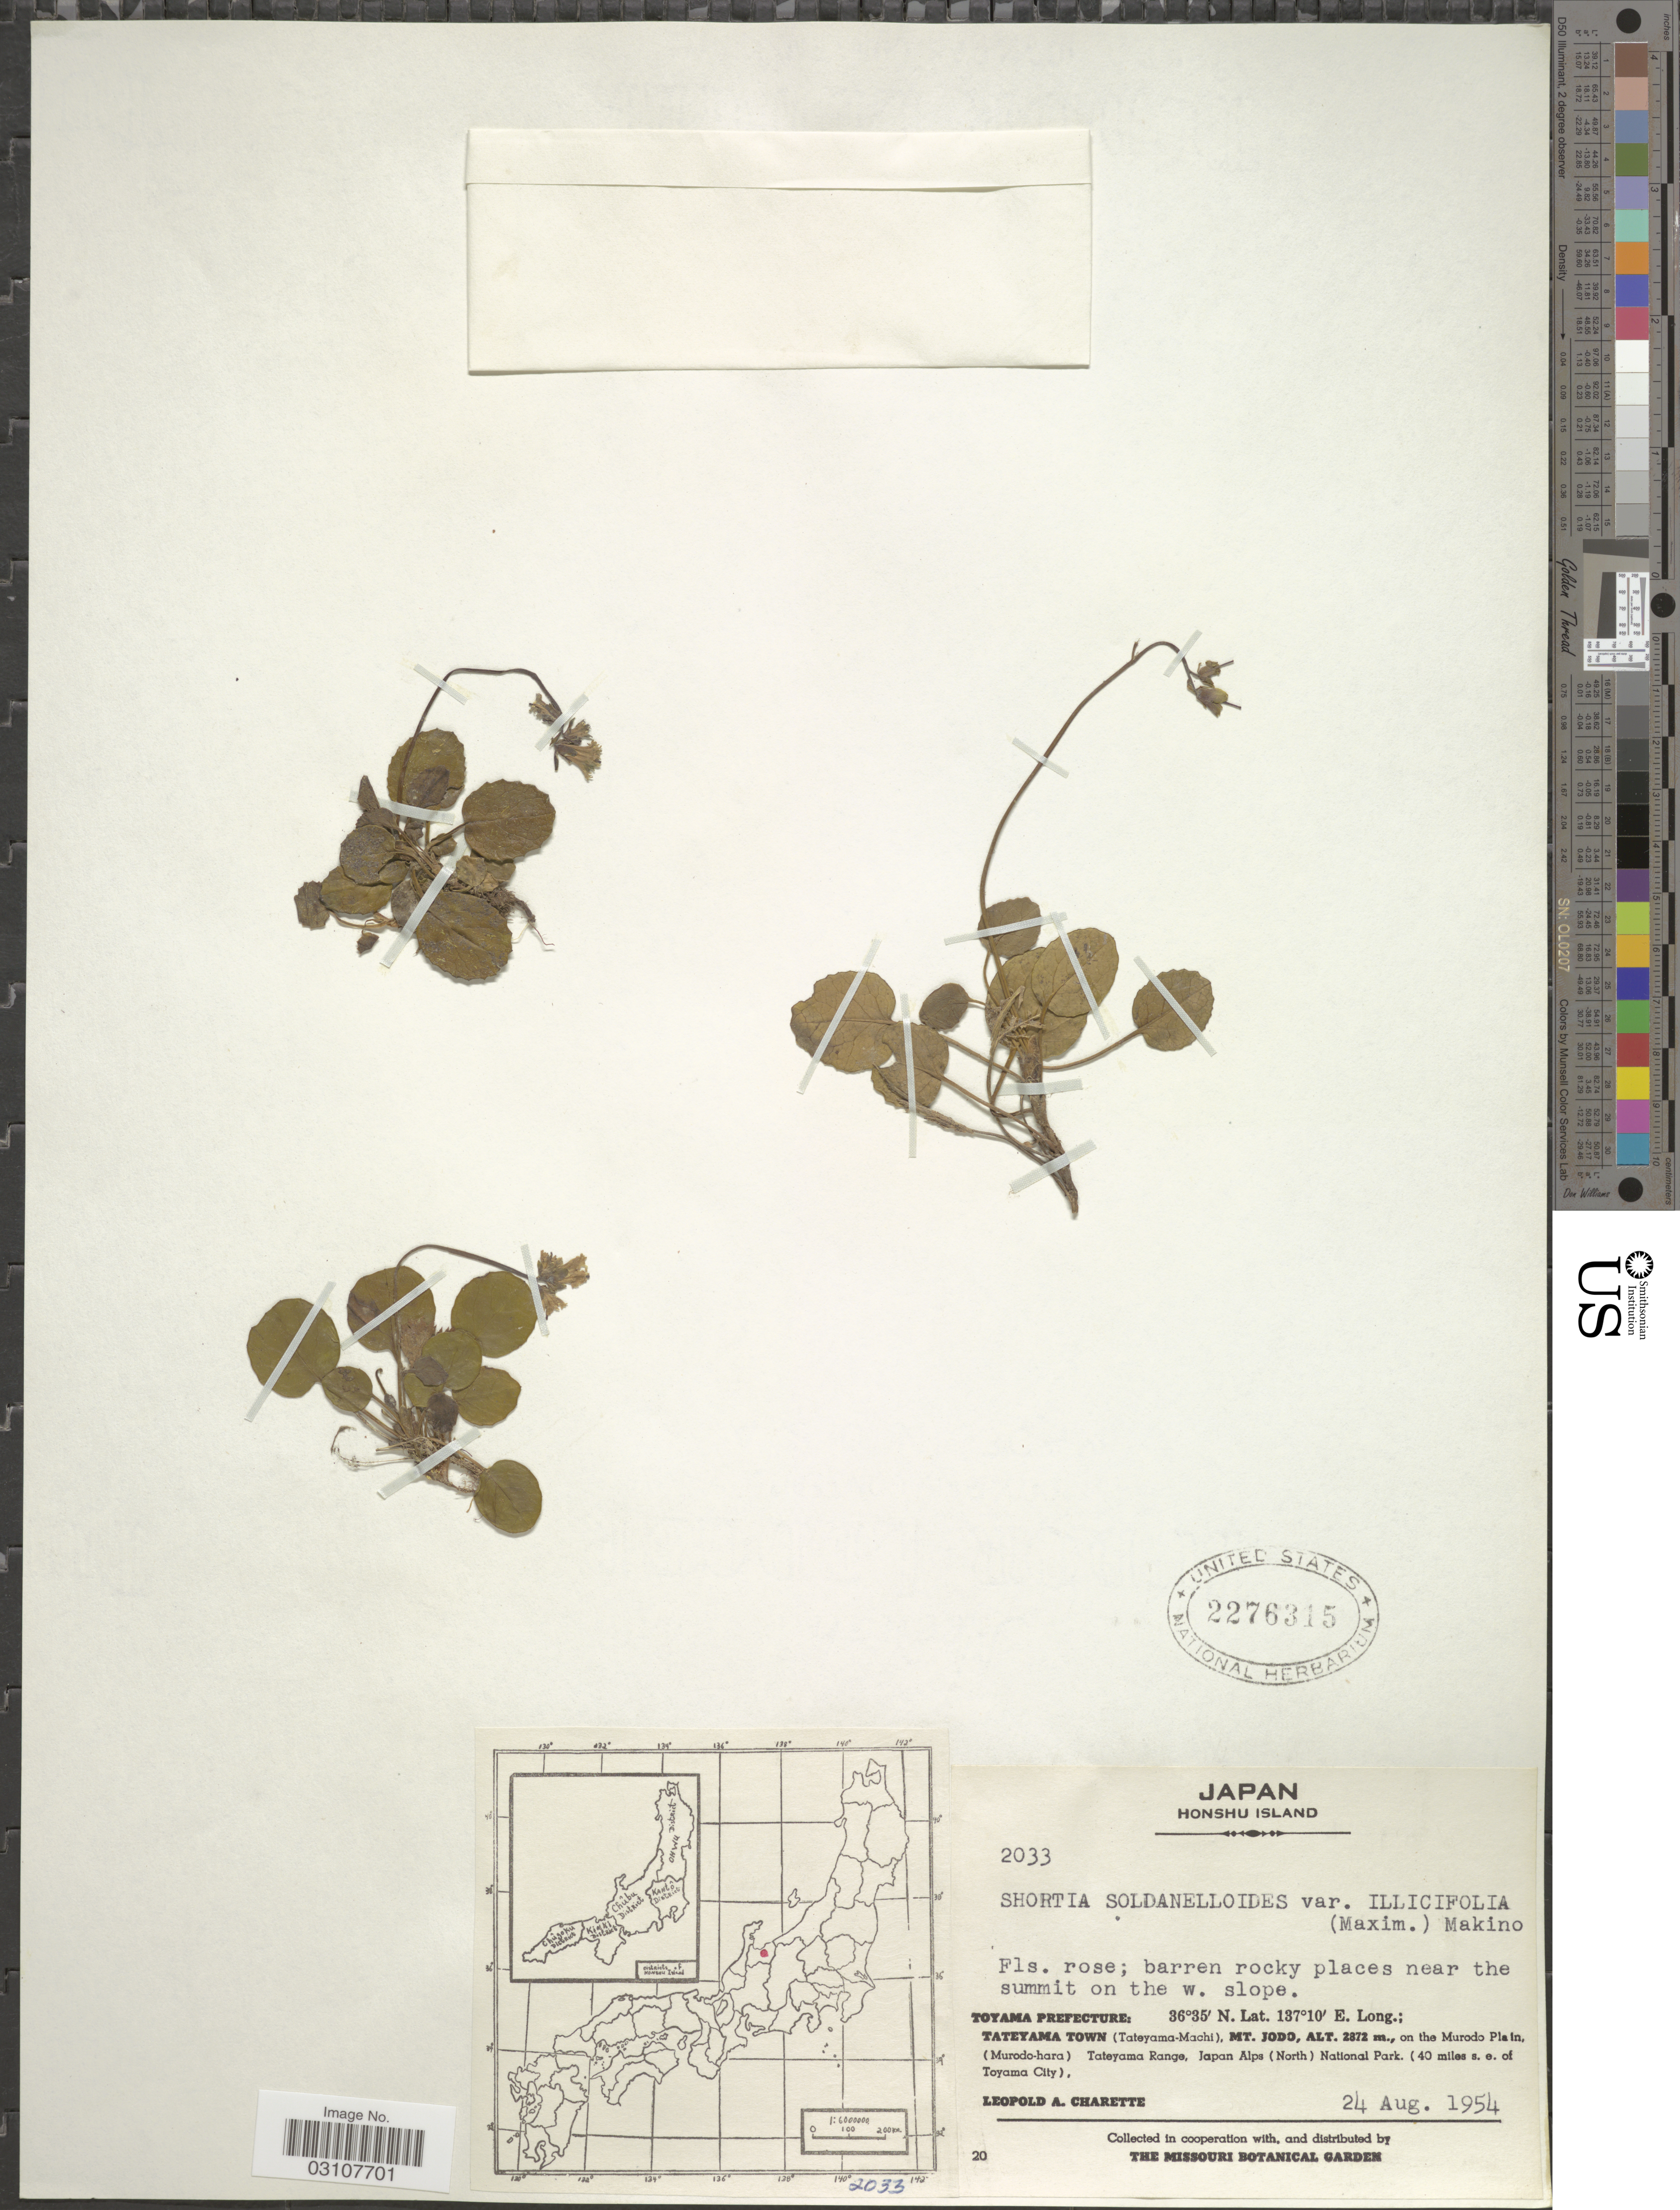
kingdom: Plantae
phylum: Tracheophyta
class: Magnoliopsida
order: Ericales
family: Diapensiaceae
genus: Shortia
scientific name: Shortia soldanelloides var. ilicifolius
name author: (Maxim.) Makino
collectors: L. A. Charette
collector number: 2033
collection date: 1954-08-24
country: Japan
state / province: Toyama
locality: Honshu Island. Toyama Prefecture: Tateyama Town (Tateyama-Machi), Mt. Jodo, on the Murodo Plain, (Murodo-hara) Tateyama Range, Japan Alps (North) National Park. (40 miles s.e. of Toyama City).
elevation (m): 2872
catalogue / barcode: US 2276315